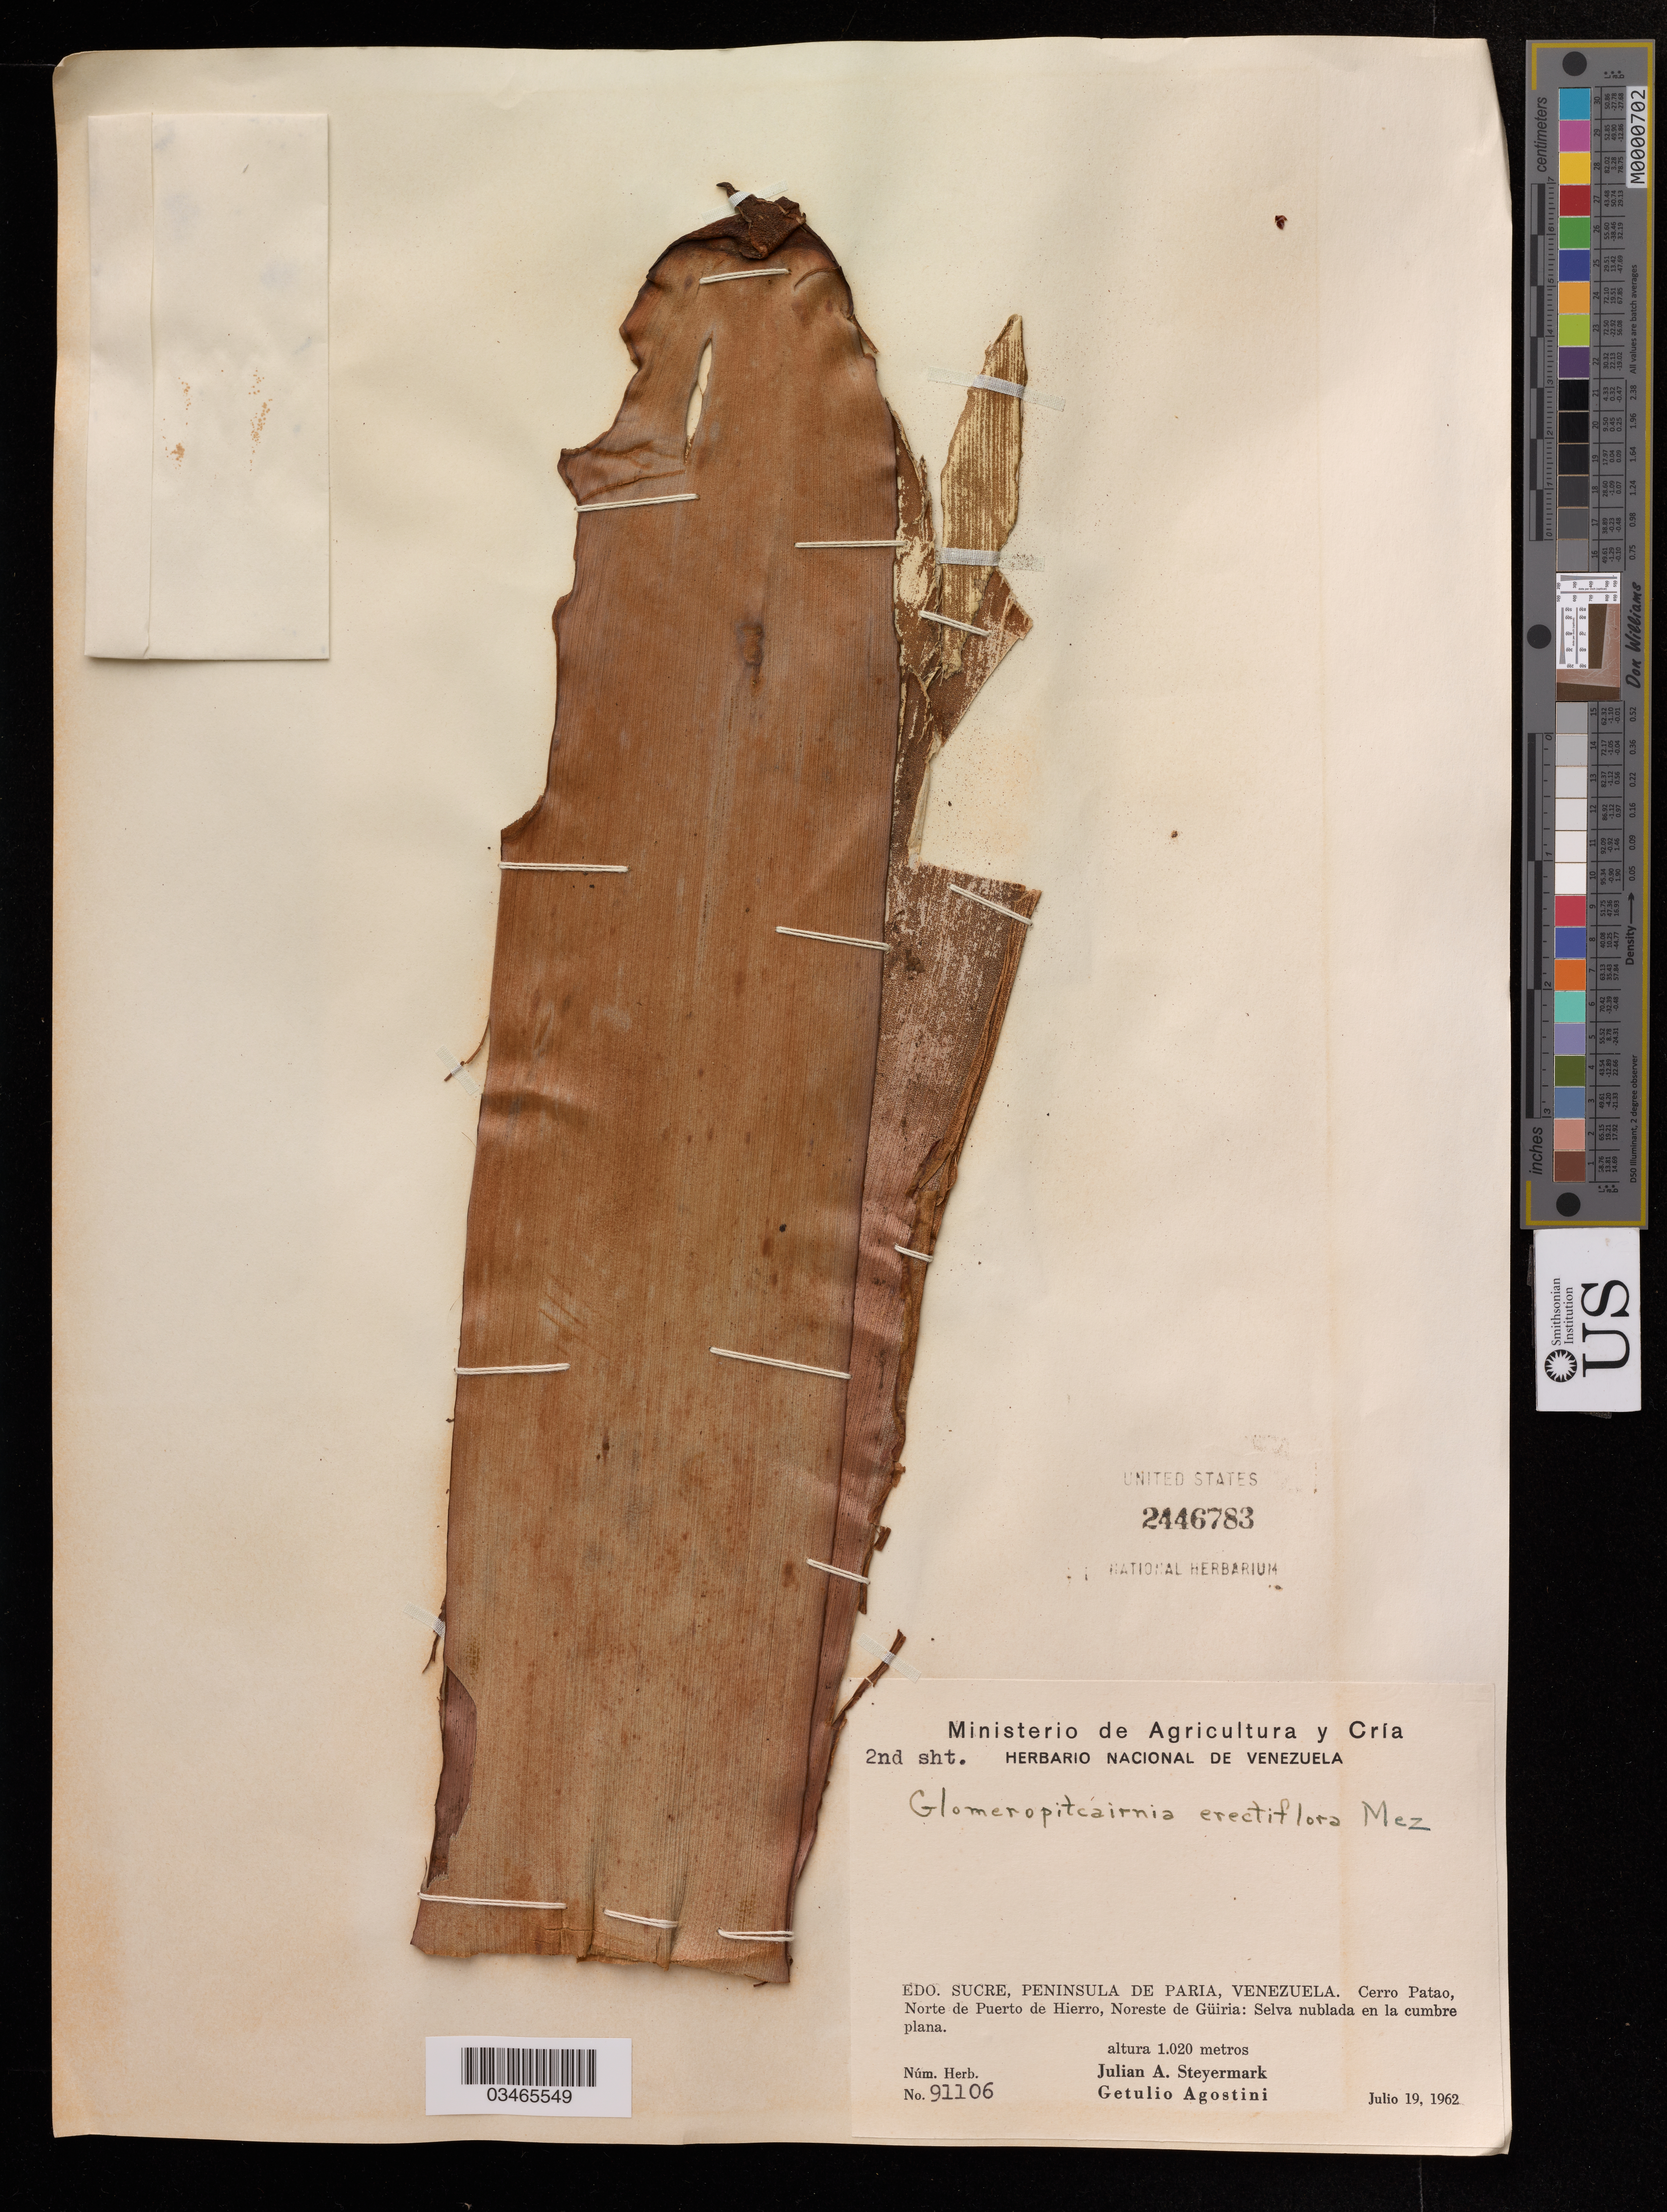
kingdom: Plantae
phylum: Tracheophyta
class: Liliopsida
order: Poales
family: Bromeliaceae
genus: Glomeropitcairnia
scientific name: Glomeropitcairnia erectiflora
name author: Mez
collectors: J. Steyermark & G. Agostini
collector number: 91106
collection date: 1962-07-19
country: Venezuela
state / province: Sucre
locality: Edo. Sucre, Peninsula de Paria,Venezuela. Cerro Patao, Norte de Puerto de Hierro, Noreste de Guiria: Selva nublada en la cumbre plana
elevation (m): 1020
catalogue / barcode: US 2446783